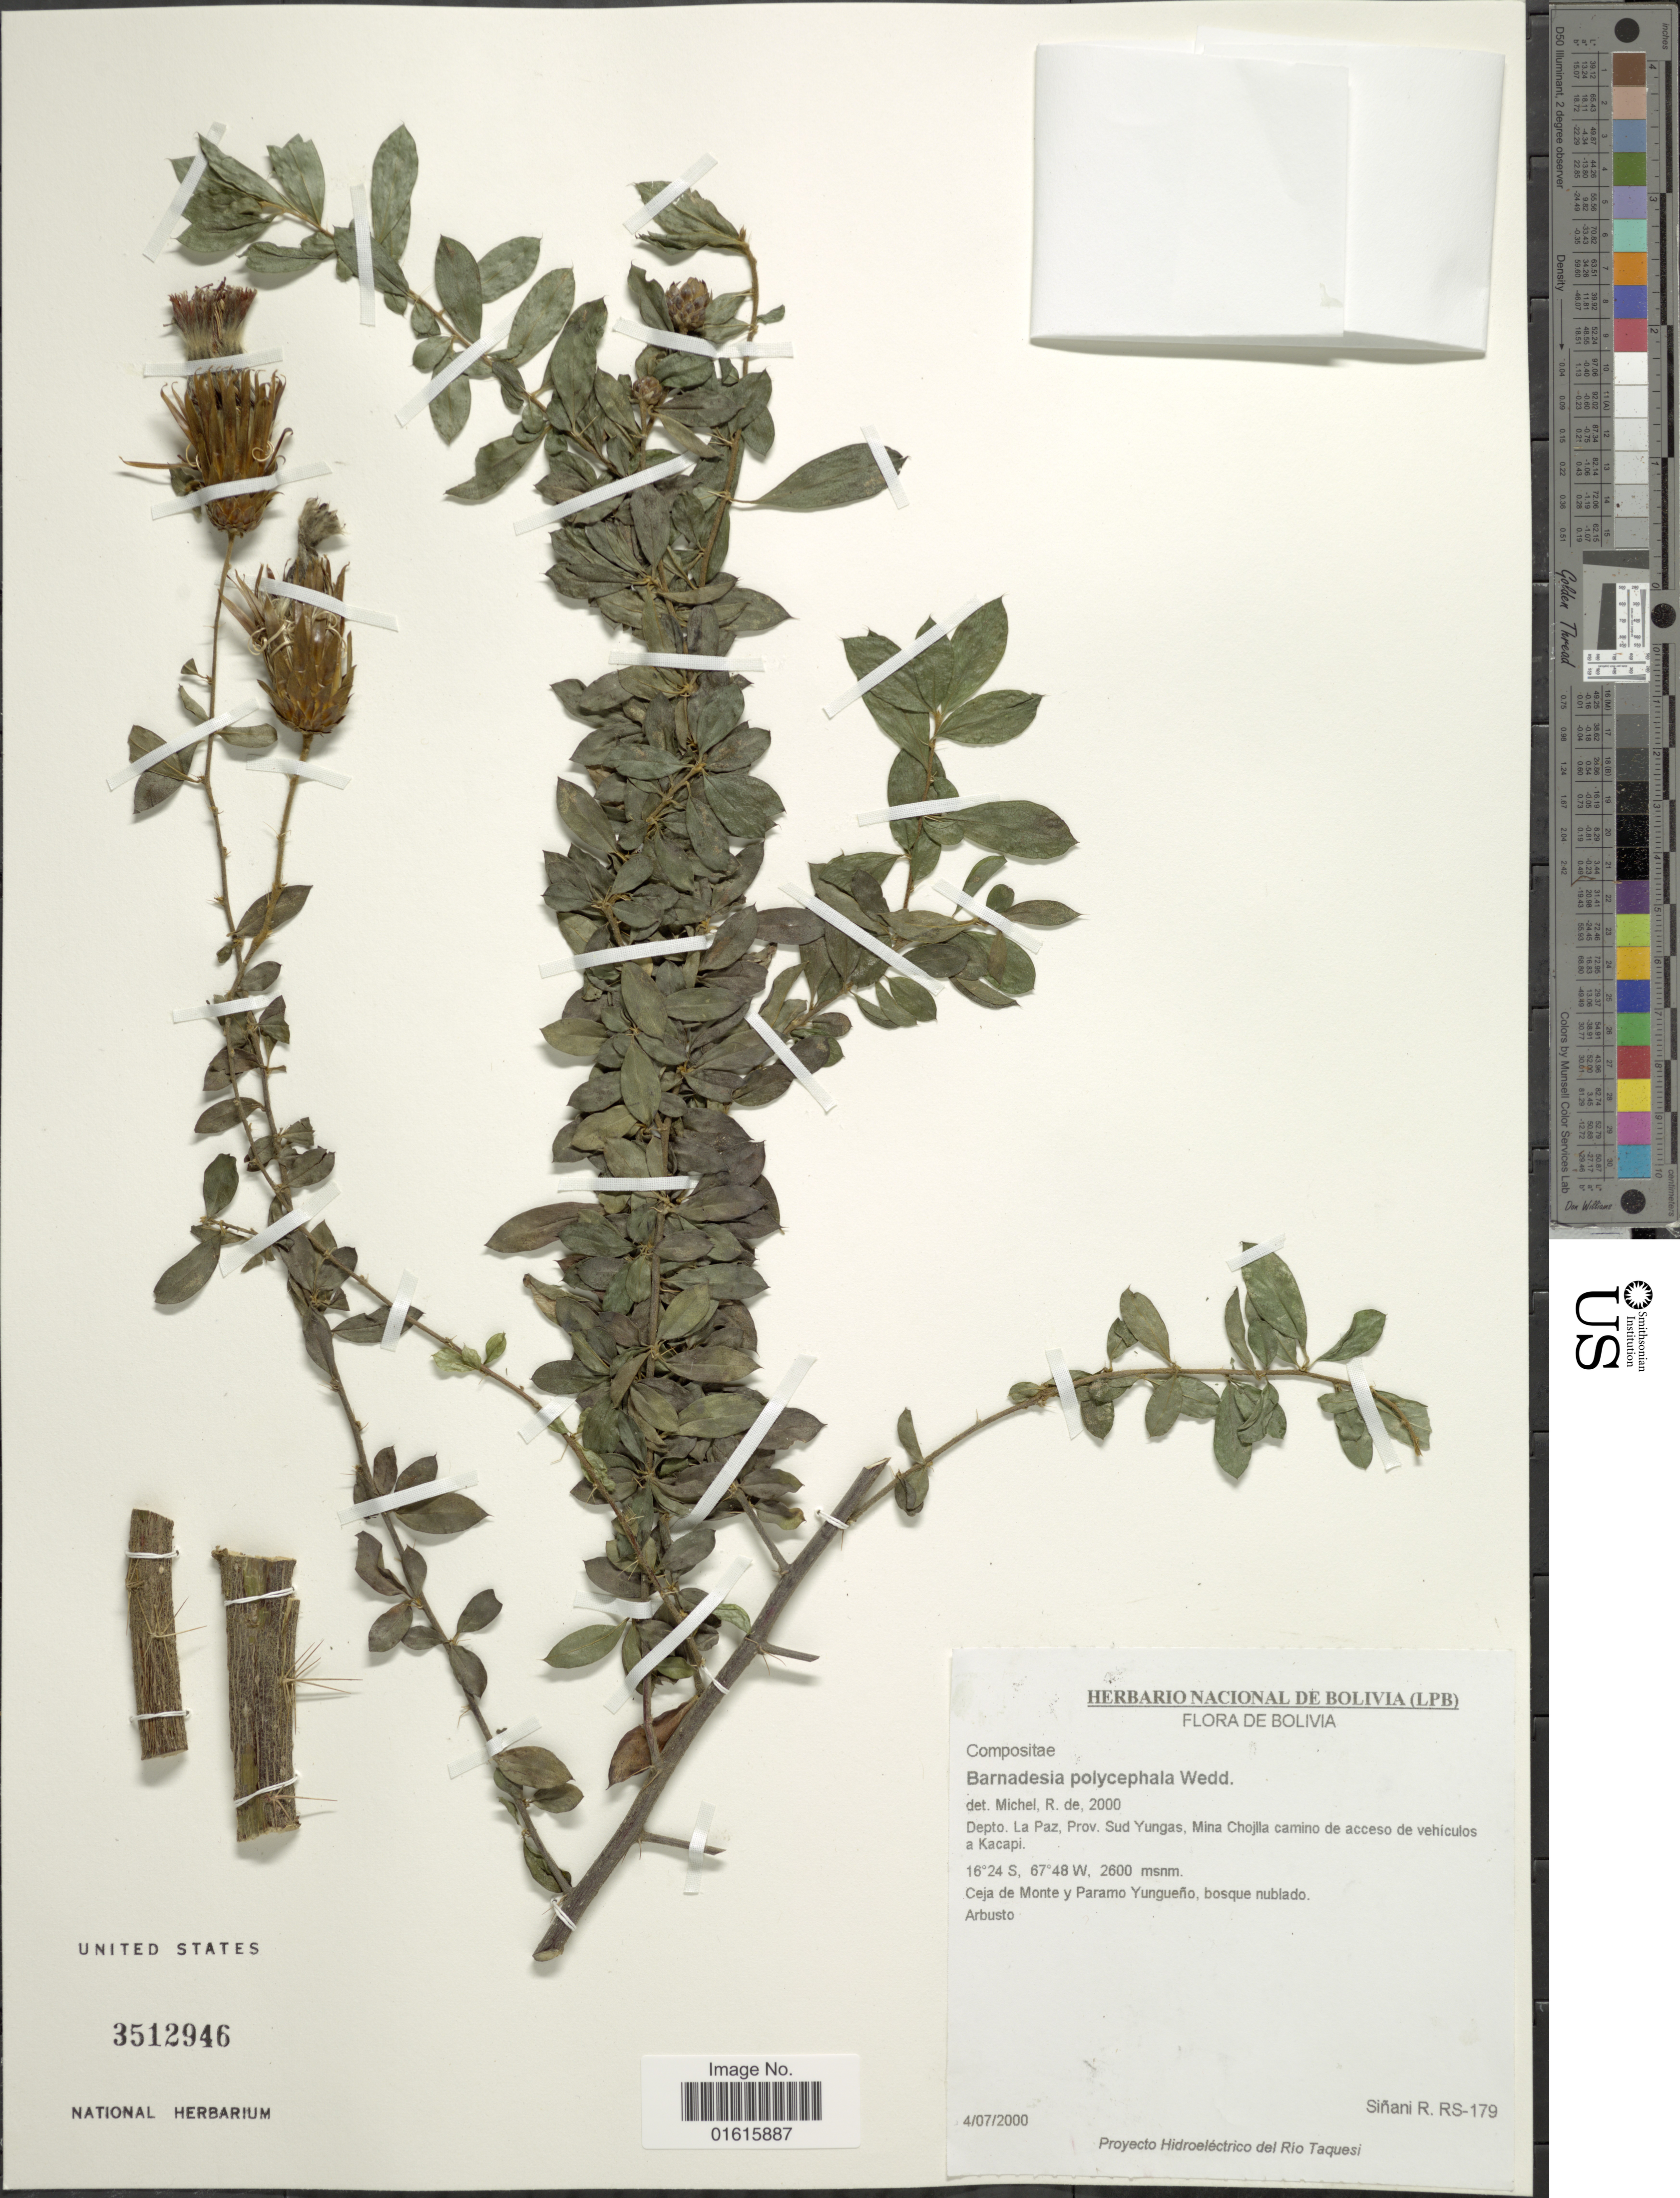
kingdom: Plantae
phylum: Tracheophyta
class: Magnoliopsida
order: Asterales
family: Asteraceae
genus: Barnadesia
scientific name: Barnadesia polyacantha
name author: Wedd.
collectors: R. Sinani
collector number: RS179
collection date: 2000-07-04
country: Bolivia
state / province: La Paz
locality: Prov. Sud Yungas, Mina Chojilla camino de acceso de vehiculos a Kacapi, Ceja de Monte y Paramo Yungueno, bosque nublado Arbusto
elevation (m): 2600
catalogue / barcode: US 3512946